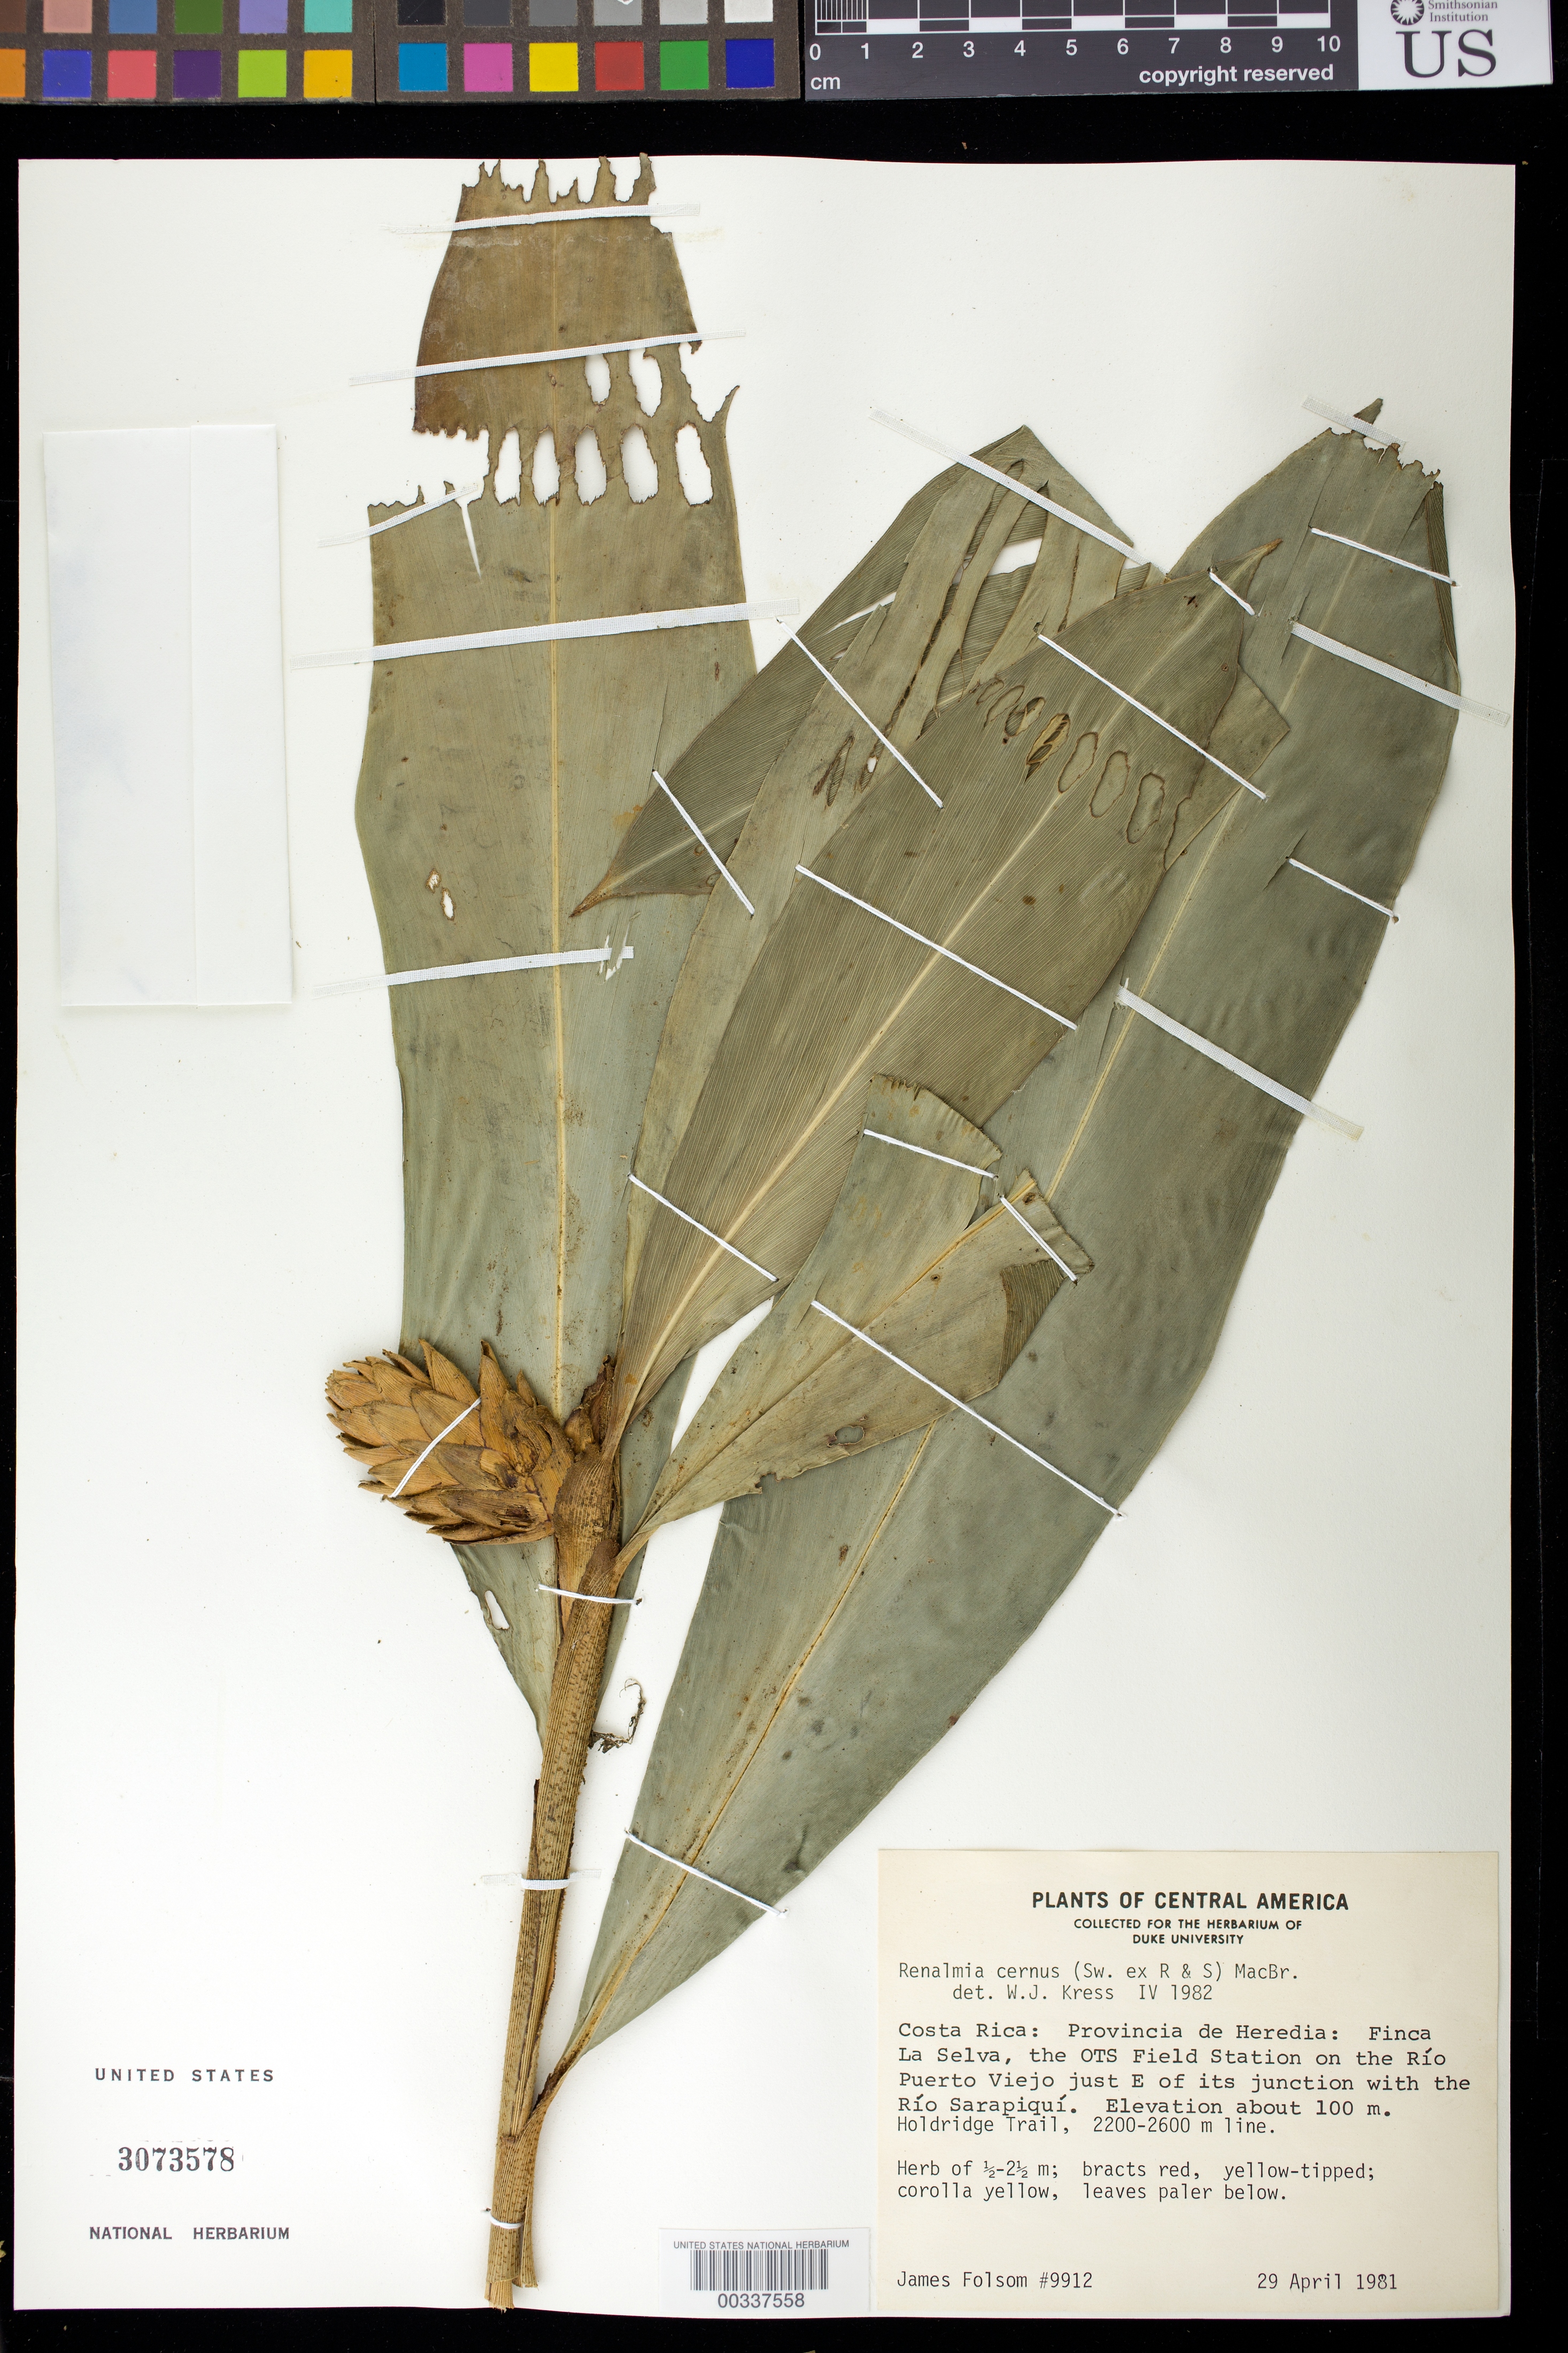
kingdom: Plantae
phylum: Tracheophyta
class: Liliopsida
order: Zingiberales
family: Zingiberaceae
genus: Renealmia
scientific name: Renealmia cernua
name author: (Sw. ex Roem. & Schult.) J.F. Macbr.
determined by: Kress, W. J., (US), Smithsonian Institution - National Museum of Natural History (UNITED STATES)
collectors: J. P. Folsom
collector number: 9912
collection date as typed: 29 Apr 1981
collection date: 1981-04-29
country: Costa Rica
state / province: Heredia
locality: Finca la selva, ots field station on rio puerto viejo just e of its junction with rio Sarapiqui, holdridge trail, 22-2600_m line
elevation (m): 100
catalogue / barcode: US 3073578